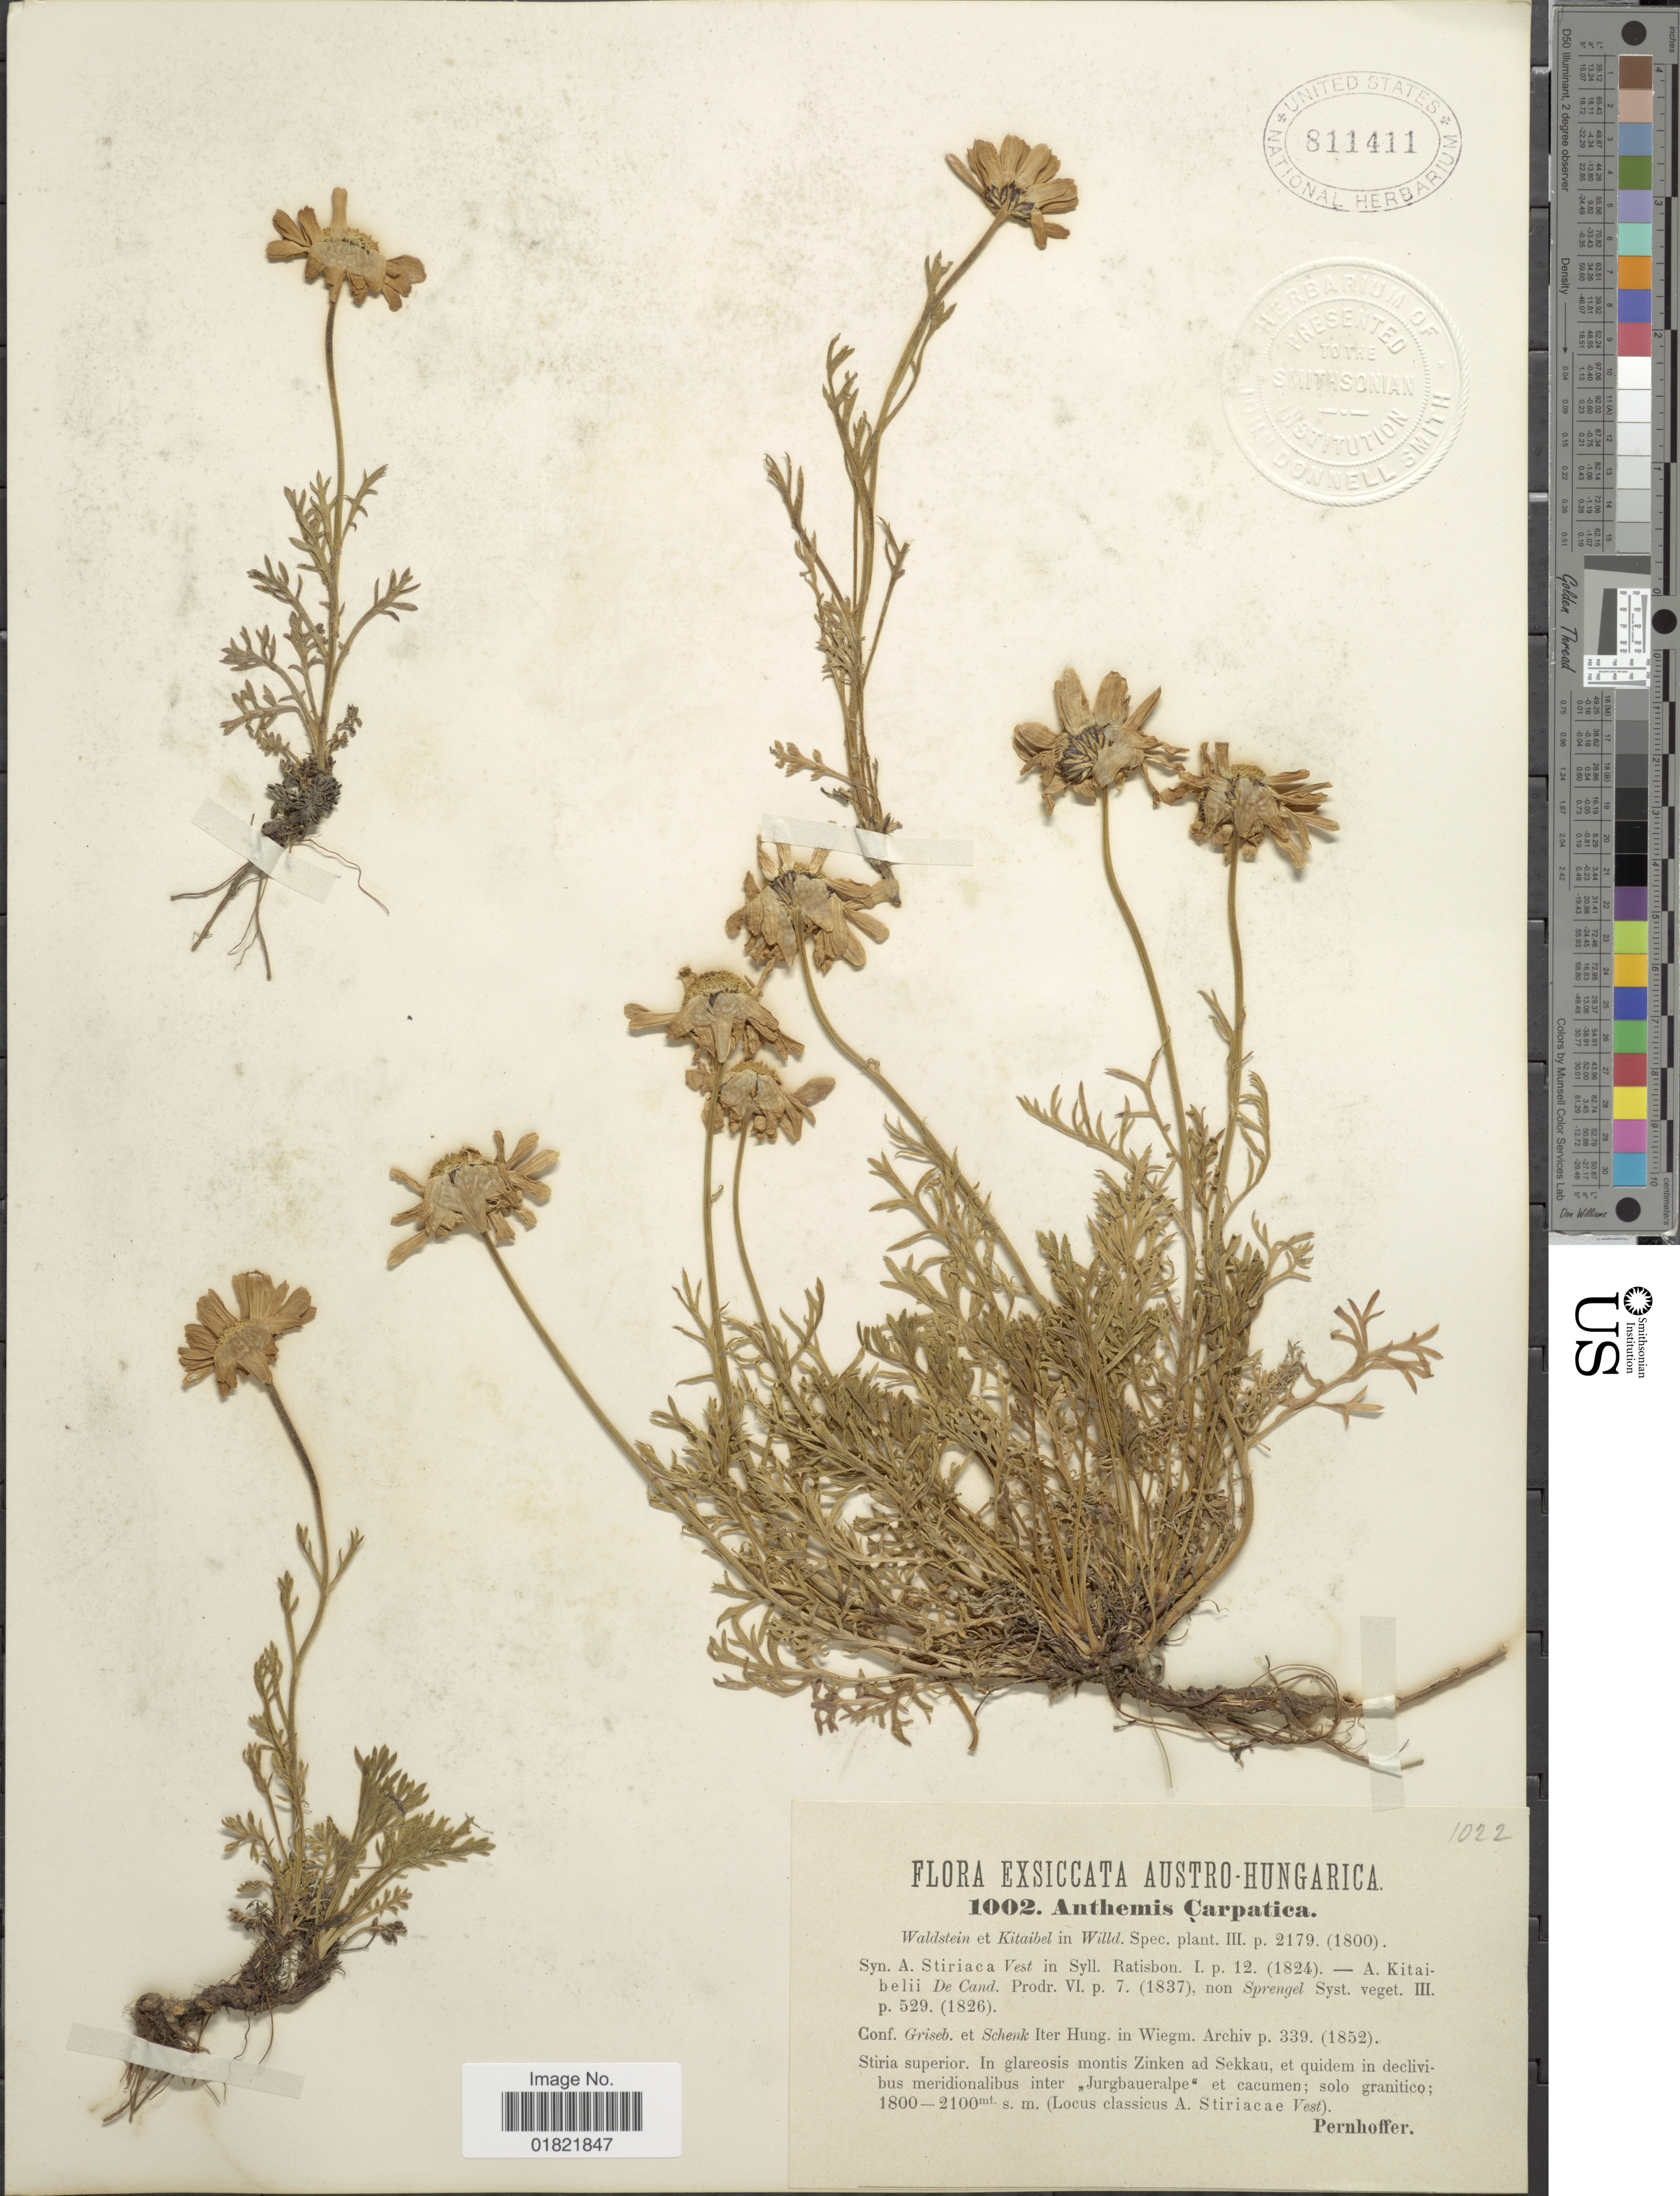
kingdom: Plantae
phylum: Tracheophyta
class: Magnoliopsida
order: Asterales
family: Asteraceae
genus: Anthemis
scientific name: Anthemis carpatica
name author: Waldst. & Kit. ex Willd.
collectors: Pernhoffer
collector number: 1002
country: Hungary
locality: Austro-Hungarica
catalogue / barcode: US 811411